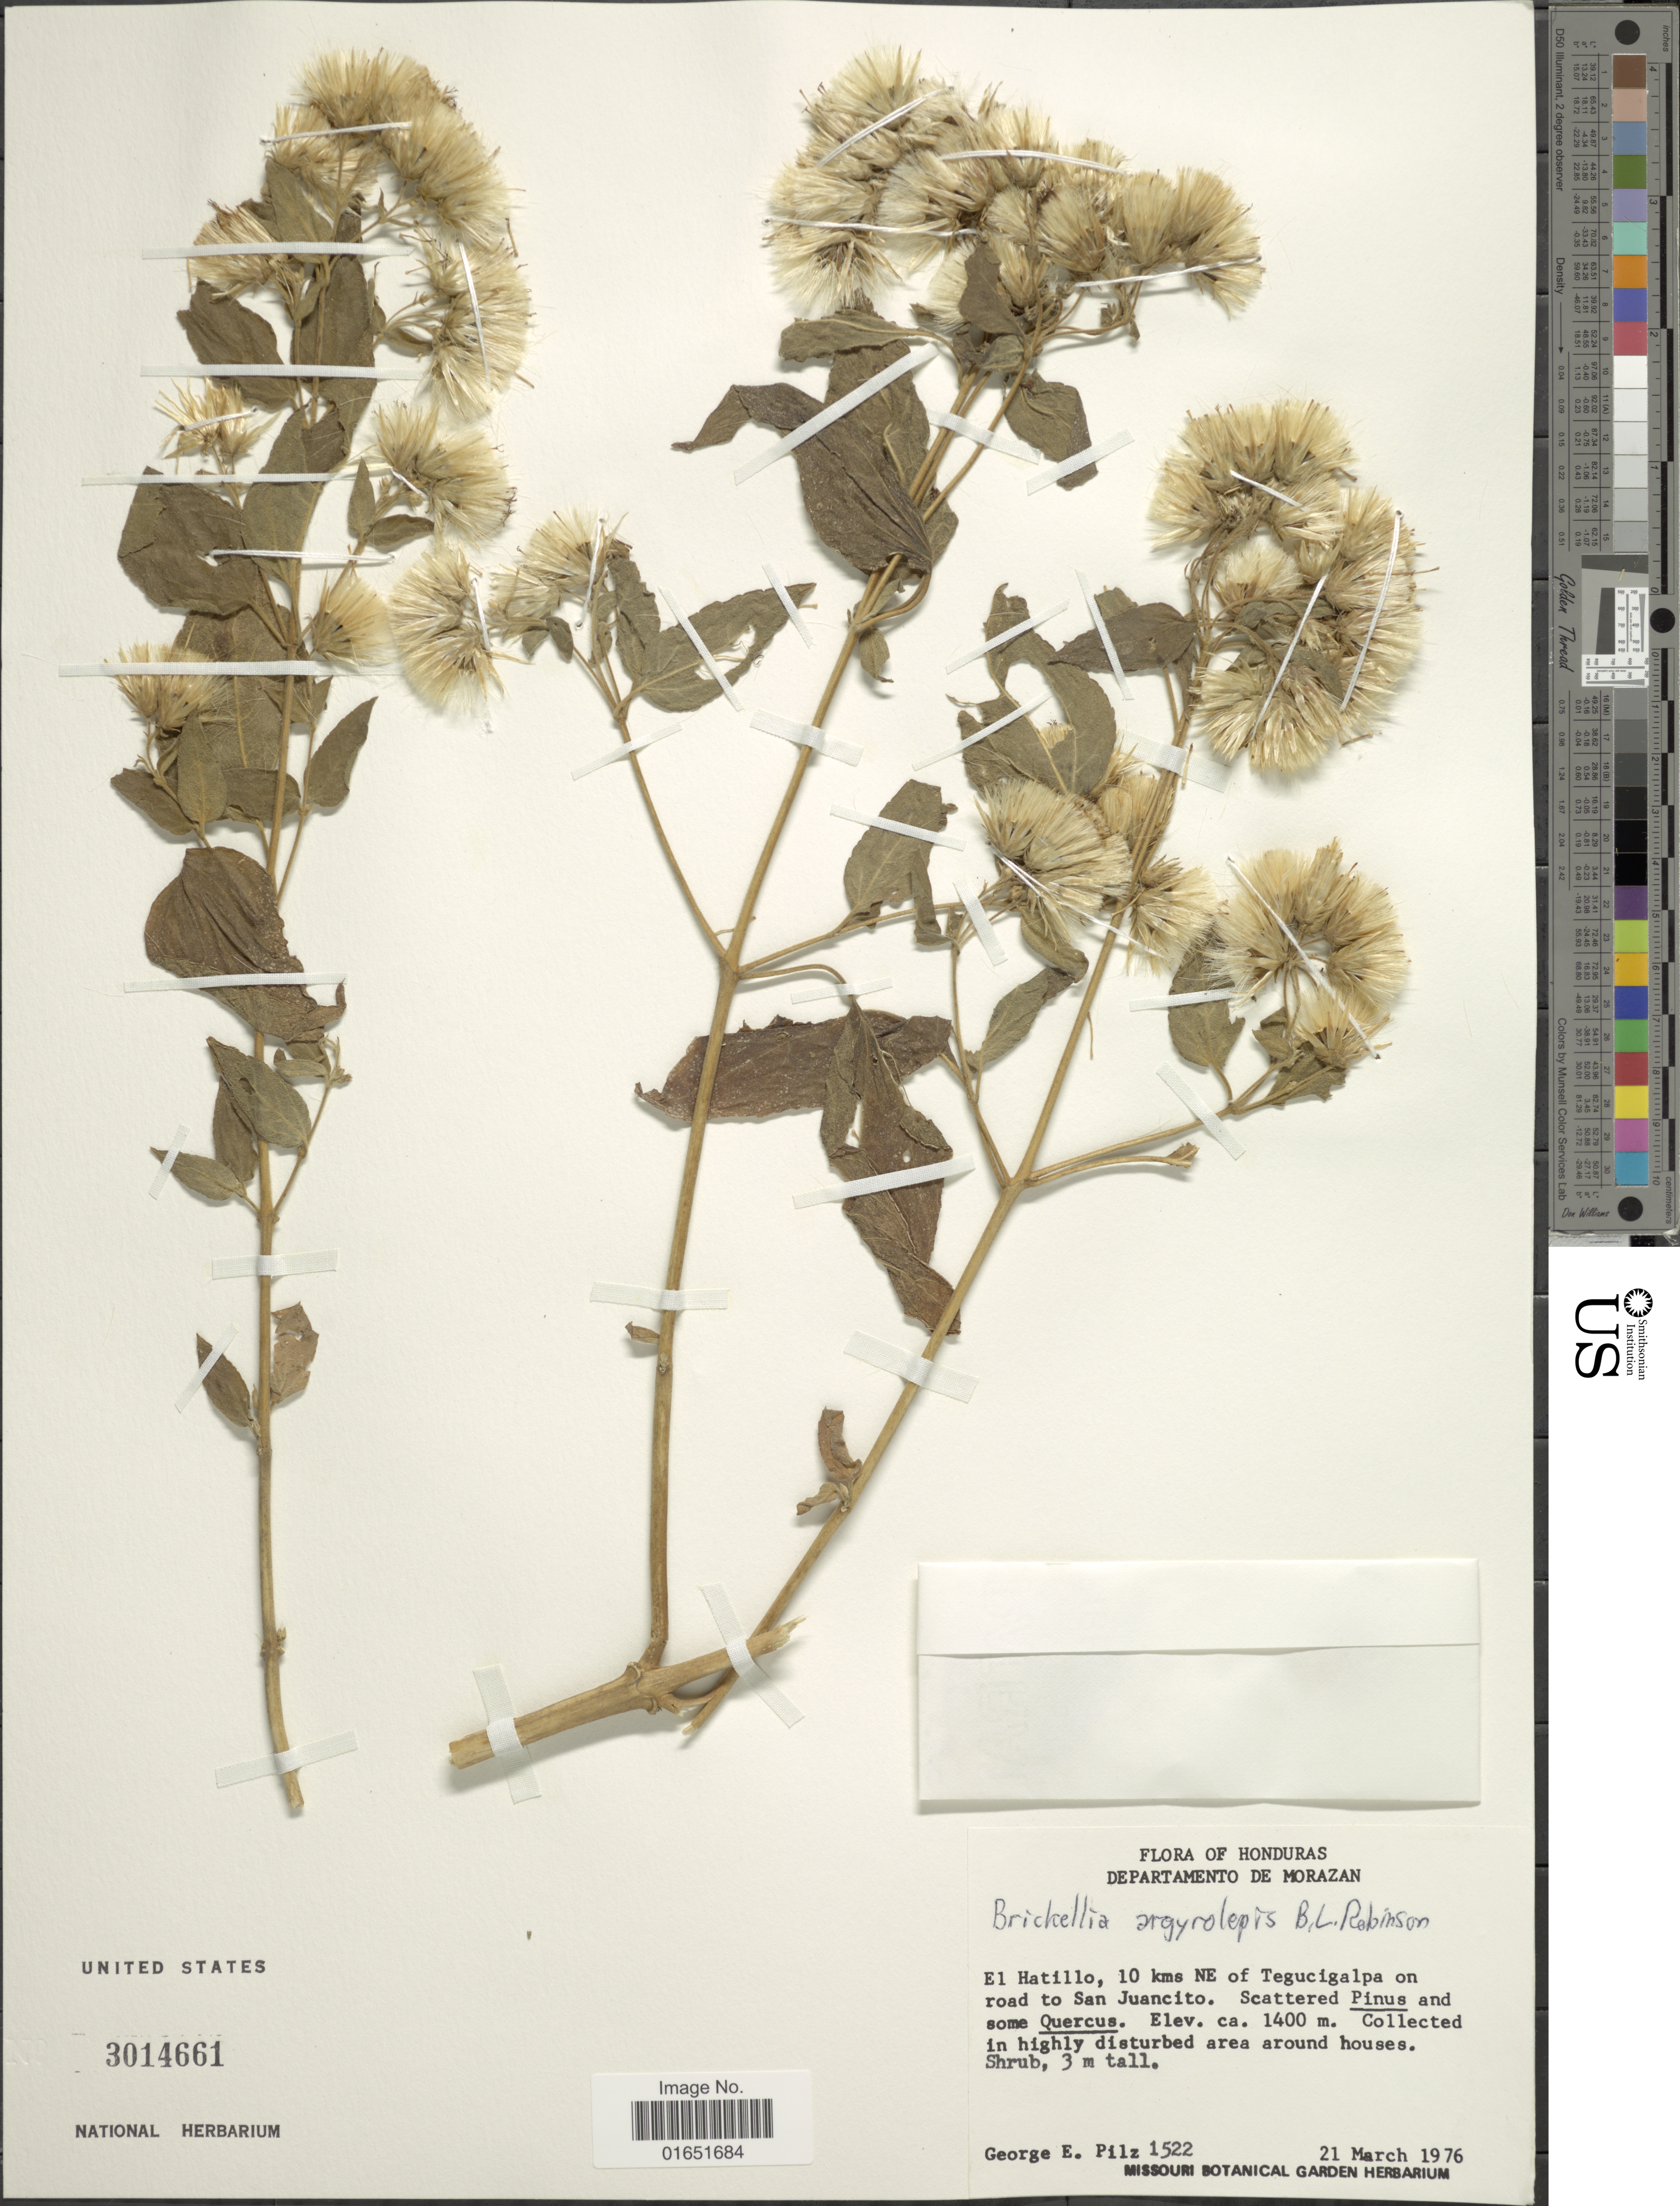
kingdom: Plantae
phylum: Tracheophyta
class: Magnoliopsida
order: Asterales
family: Asteraceae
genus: Brickellia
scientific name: Brickellia argyrolepis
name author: B.L. Rob.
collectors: G. E. Pilz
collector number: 1522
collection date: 1976-03-21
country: Honduras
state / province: Fco. Morazán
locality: Departamento de Morazan, El Hatillo, 10 kms NE of Tegucigalpa on road to San Juancito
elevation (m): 1400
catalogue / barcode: US 3014661